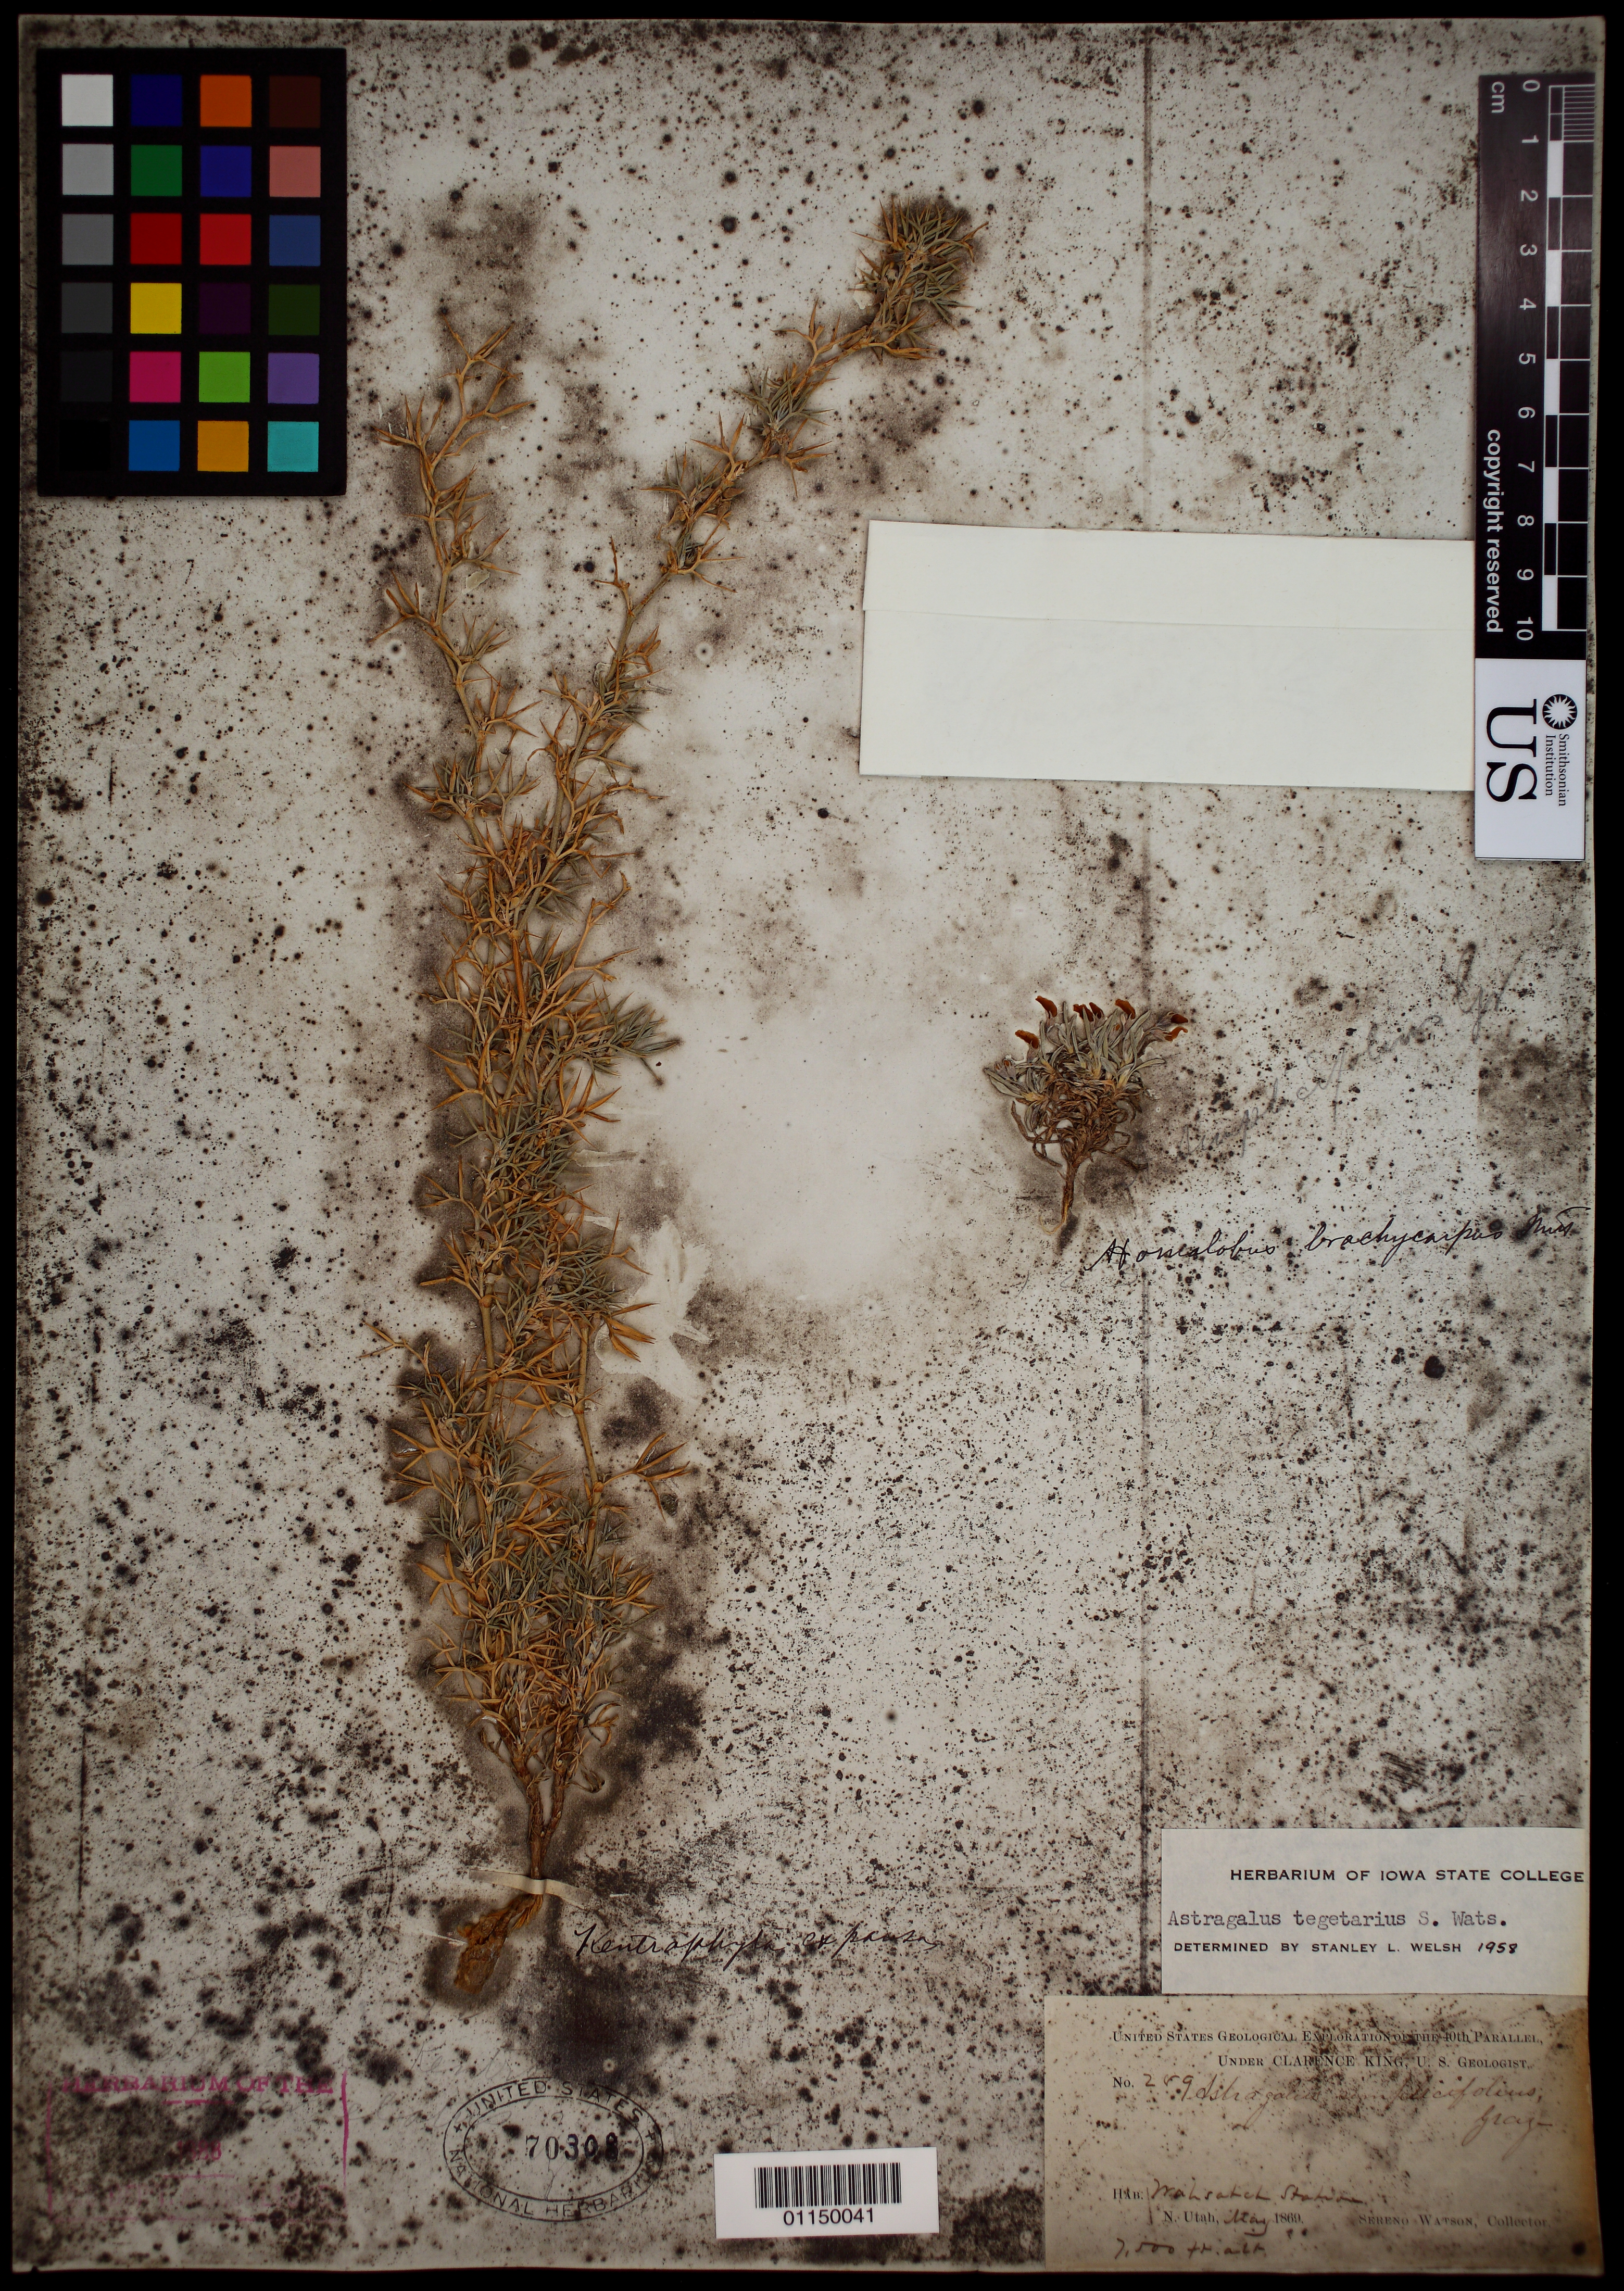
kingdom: Plantae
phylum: Tracheophyta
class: Magnoliopsida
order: Fabales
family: Fabaceae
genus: Astragalus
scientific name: Astragalus tegetarioides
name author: M.E. Jones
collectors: S. Watson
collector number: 289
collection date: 1869-05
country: United States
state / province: Utah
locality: Wasatch Station, N. Utah.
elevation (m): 2286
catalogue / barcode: US 70308